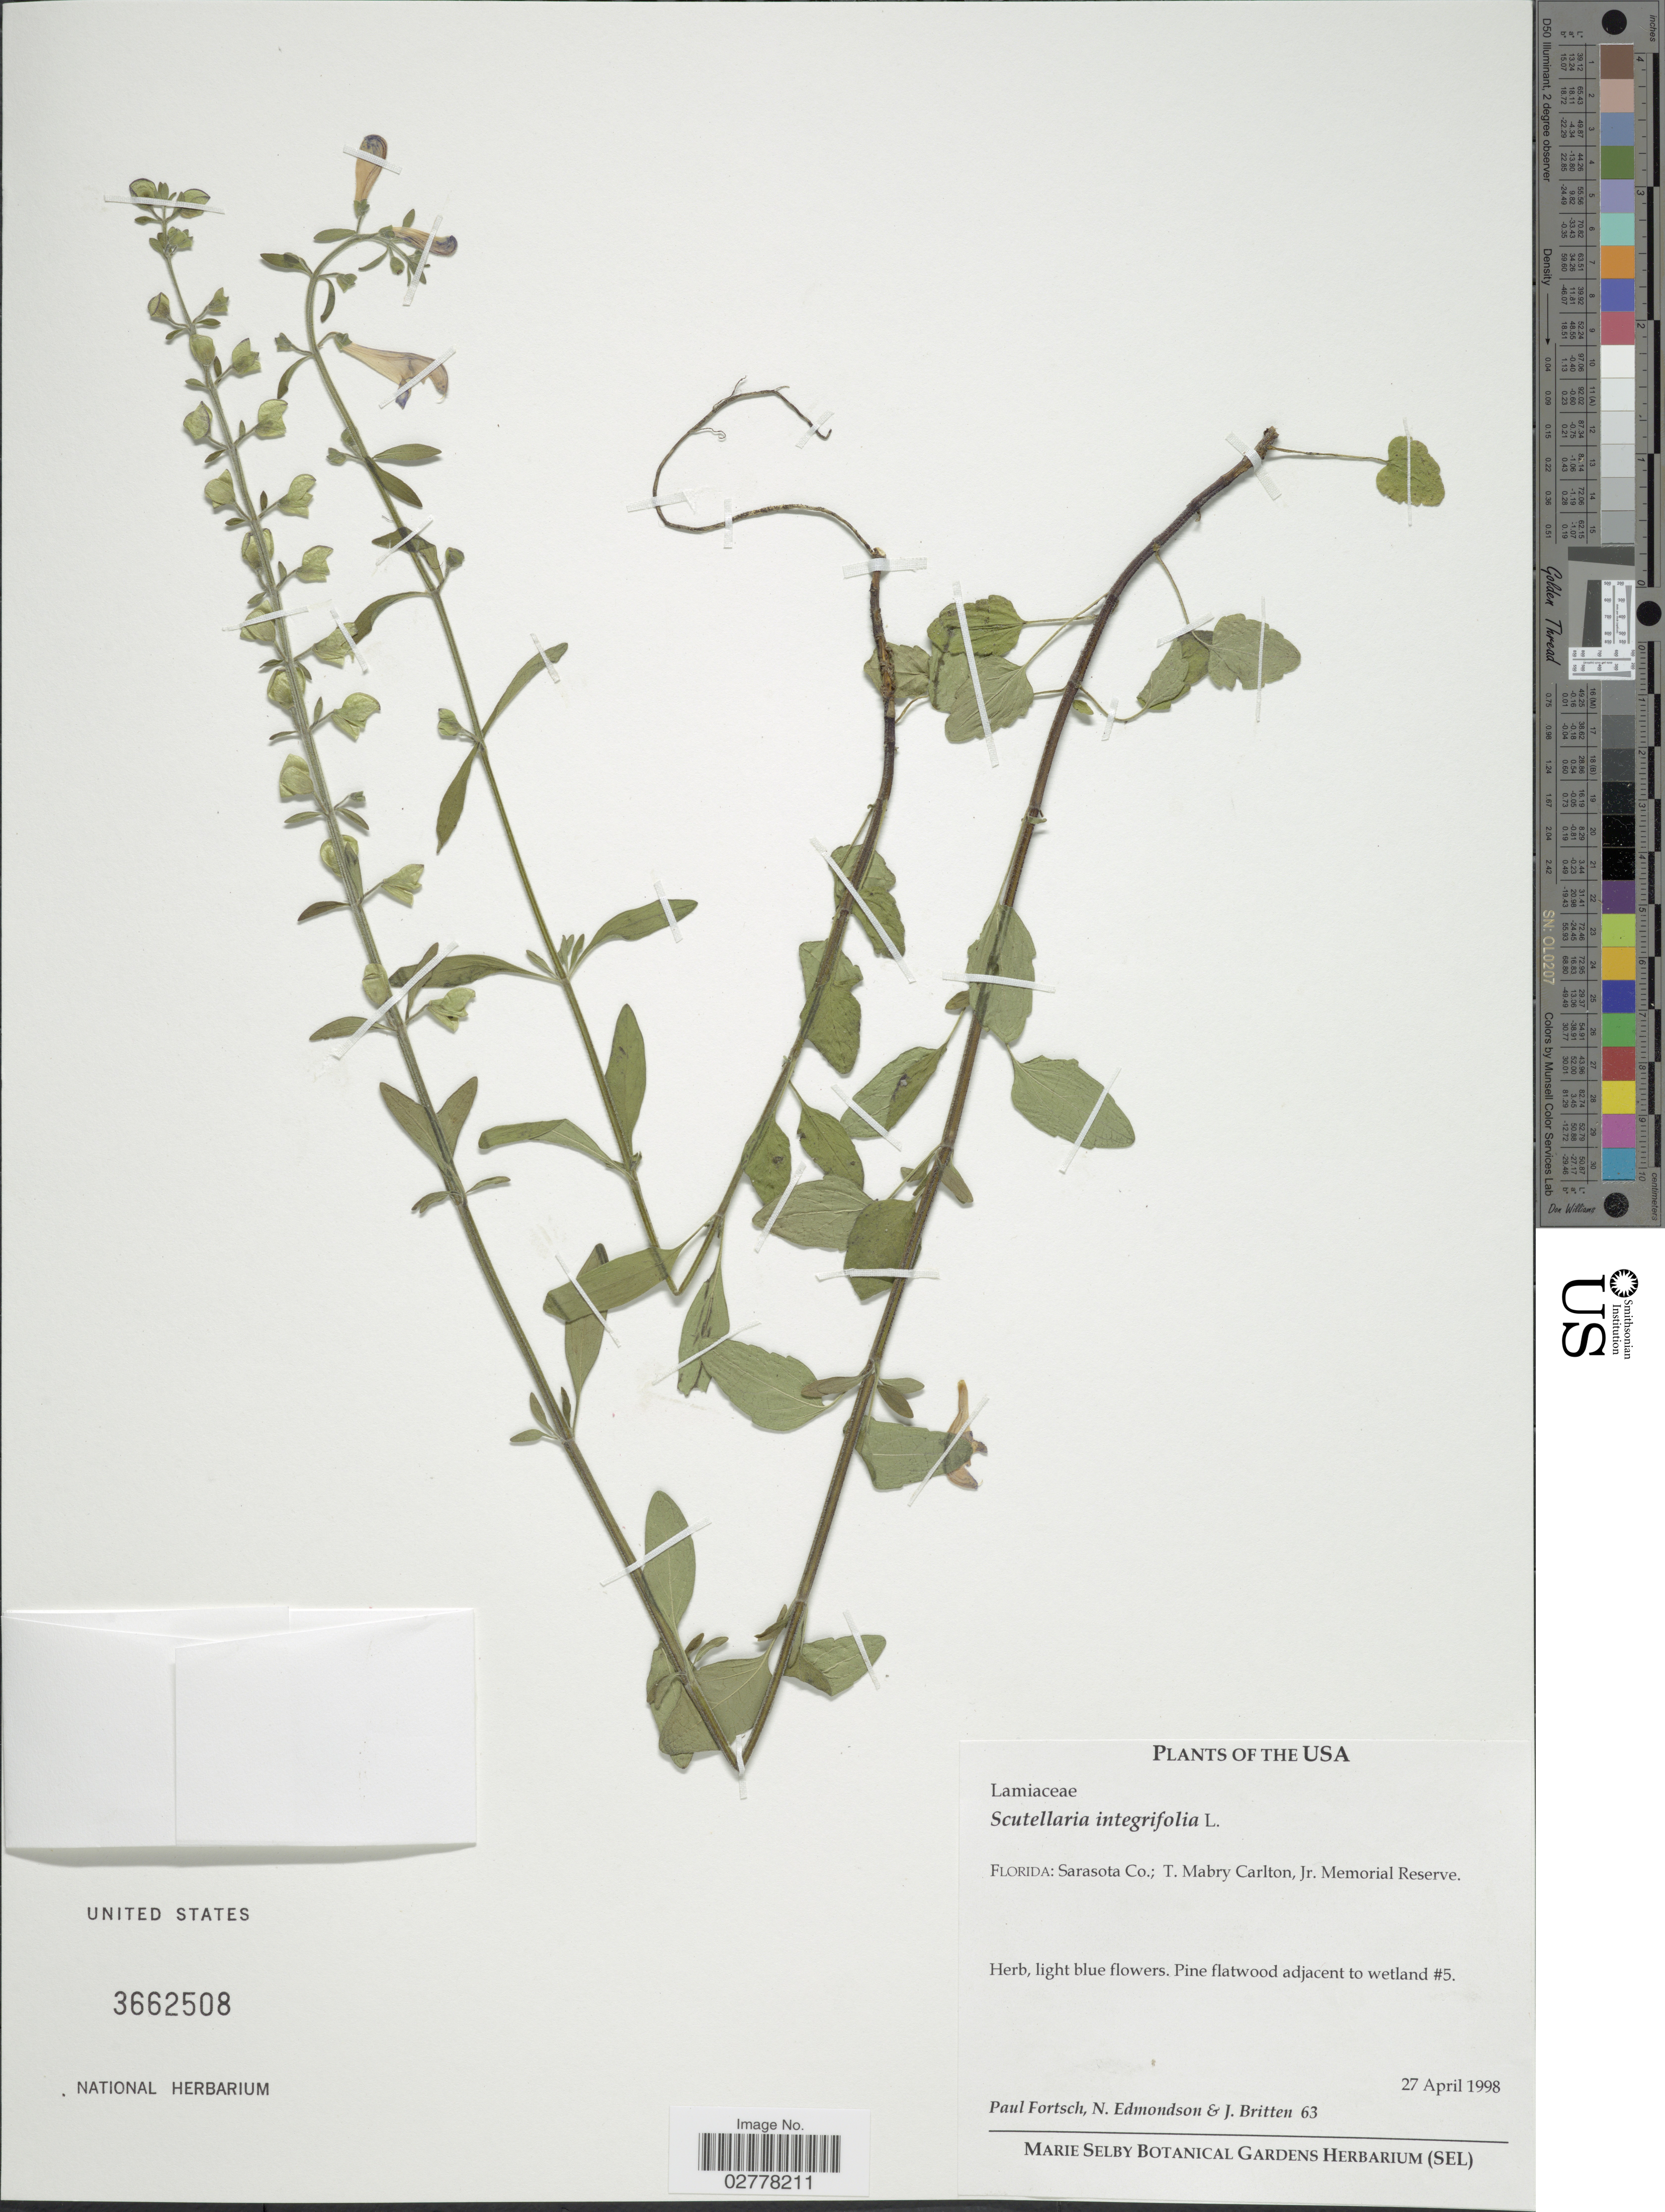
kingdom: Plantae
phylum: Tracheophyta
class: Magnoliopsida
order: Lamiales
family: Lamiaceae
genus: Scutellaria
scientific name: Scutellaria integrifolia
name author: L.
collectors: P. Fortsch, N. Edmondson & J. Britten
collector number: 63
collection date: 1998-04-27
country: United States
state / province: Florida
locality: Sarasota Co.; T. Mabry Carlton, Jr. Memorial Reserve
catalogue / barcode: US 3662508